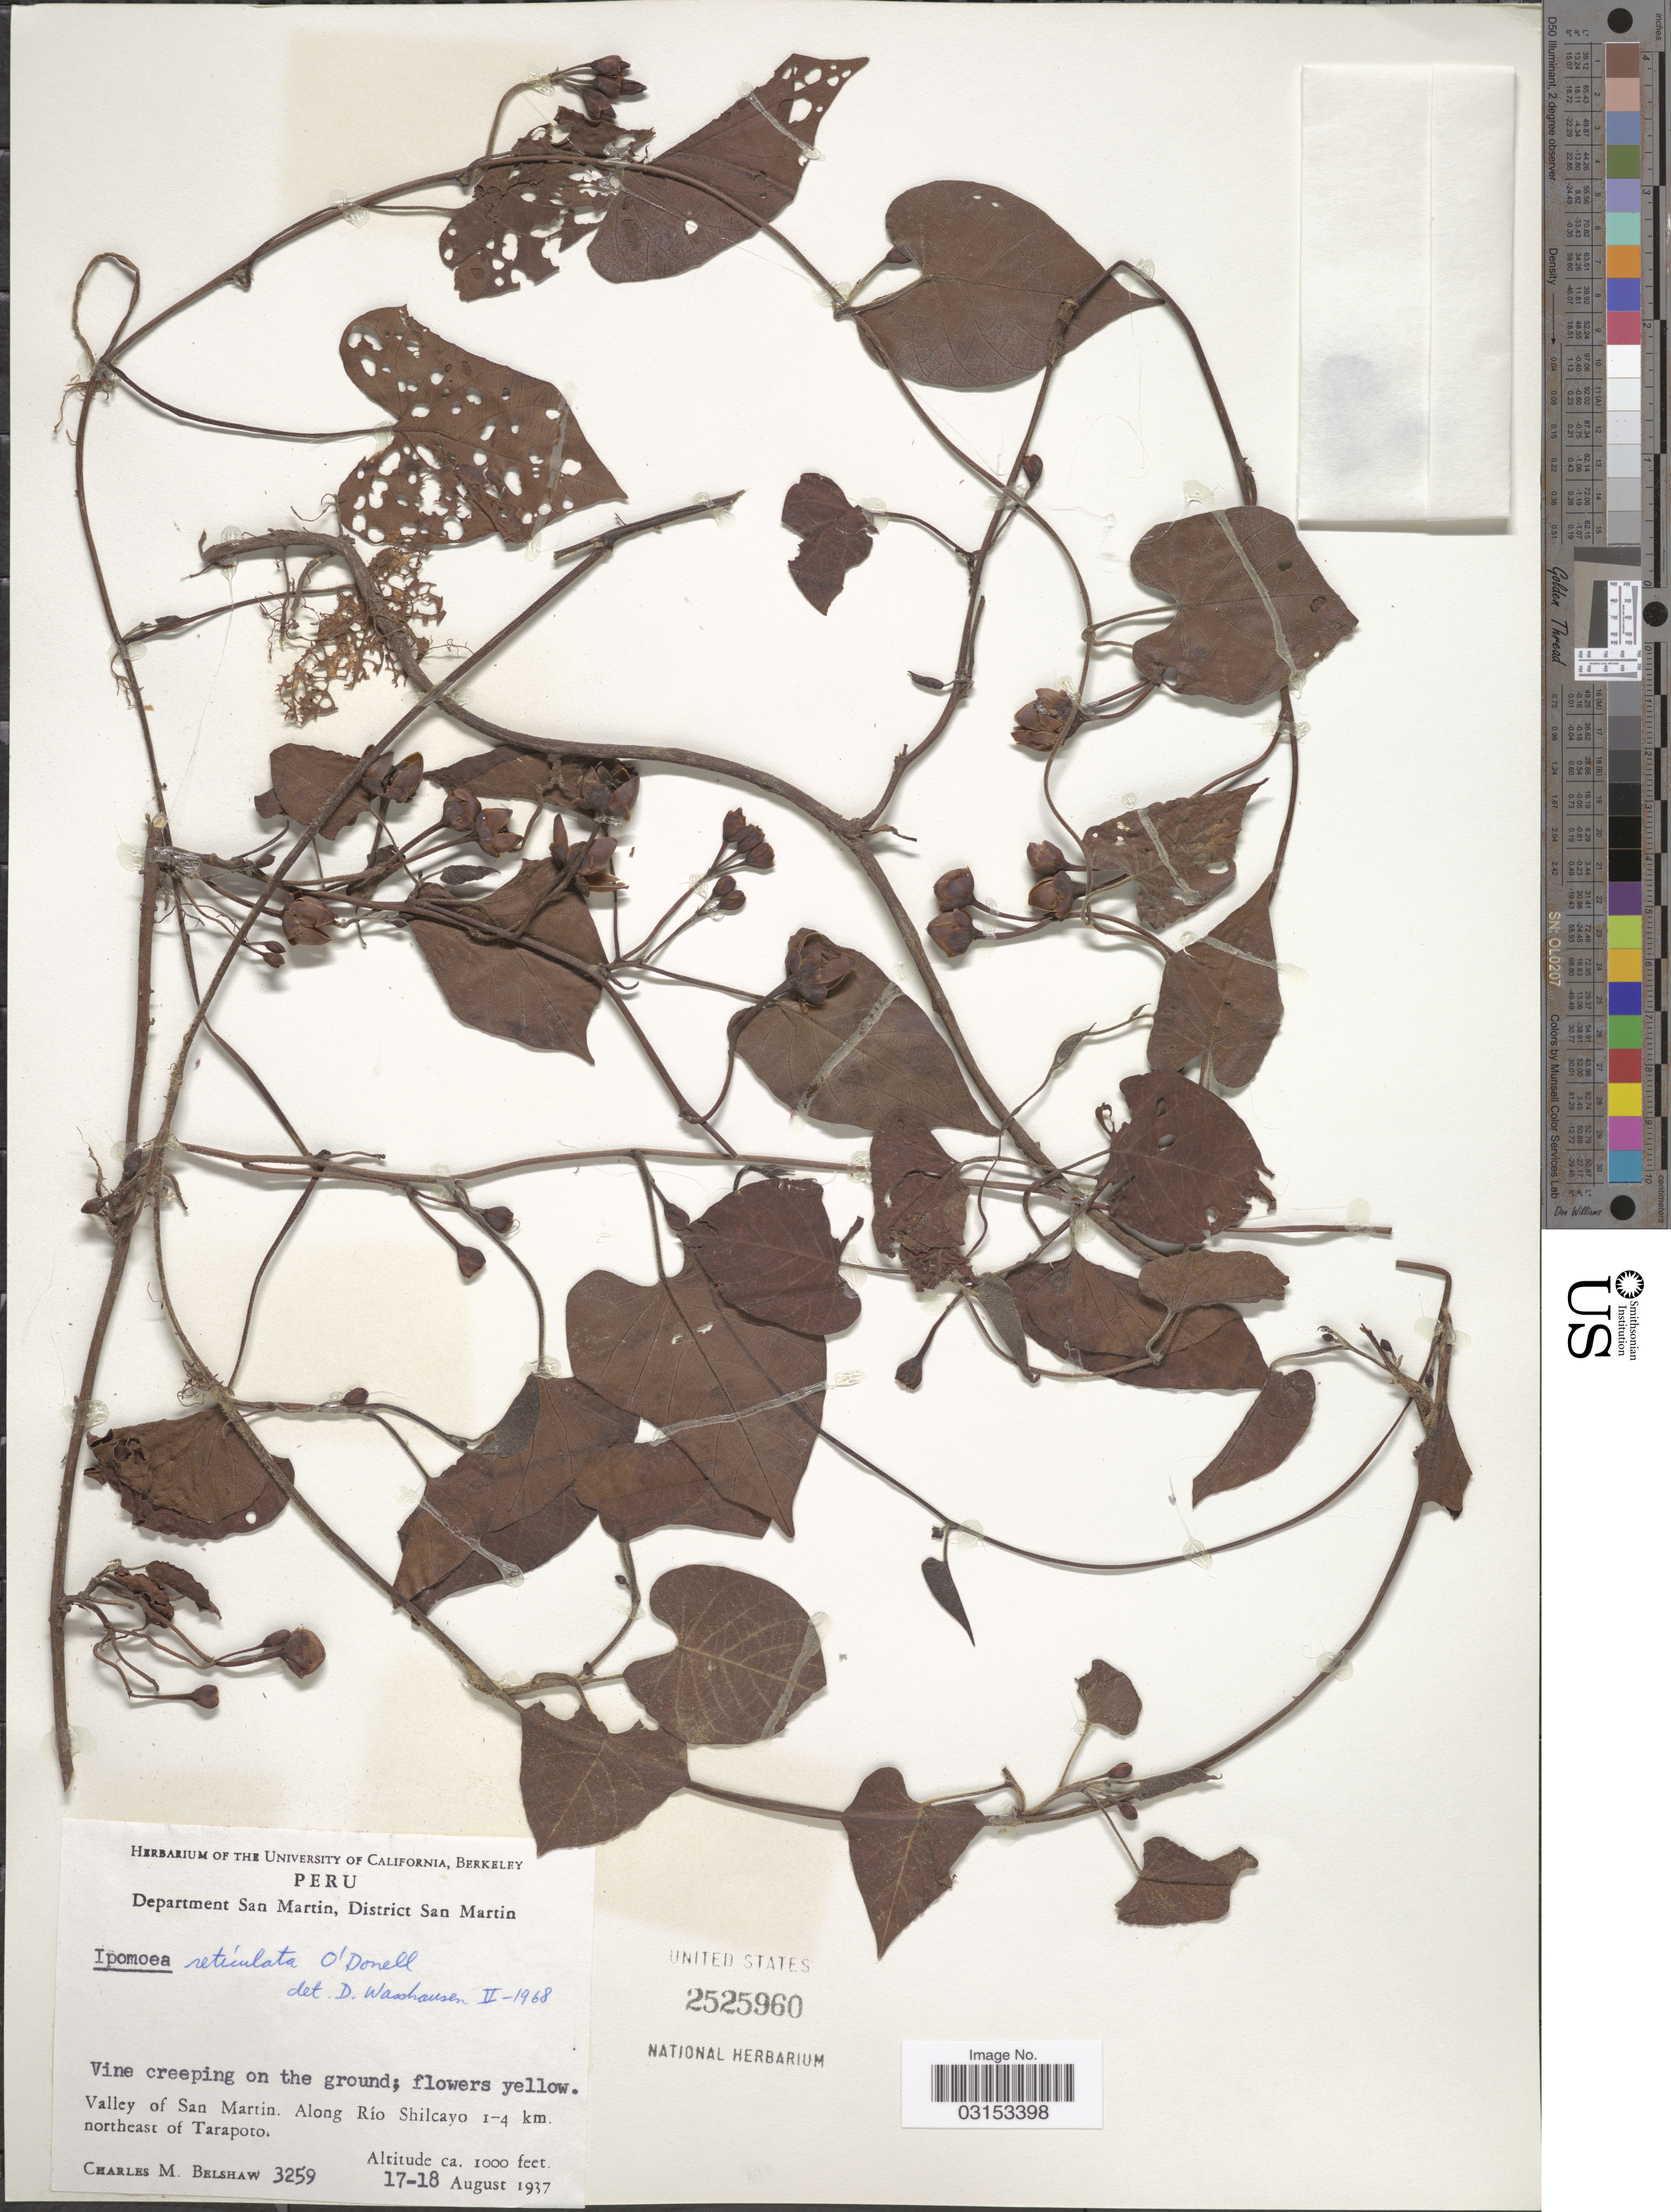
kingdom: Plantae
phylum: Tracheophyta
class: Magnoliopsida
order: Solanales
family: Convolvulaceae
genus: Ipomoea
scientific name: Ipomoea reticulata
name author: O'Donell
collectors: C. Shaw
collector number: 3259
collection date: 1937-08-17/1937-08-18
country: Peru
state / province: San Martín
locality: Department San Martin, District San Martin. Valley of San Martin. Along Río Shilcayo 1-4 km. northeast of Tarapoto.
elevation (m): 305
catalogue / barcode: US 2525960